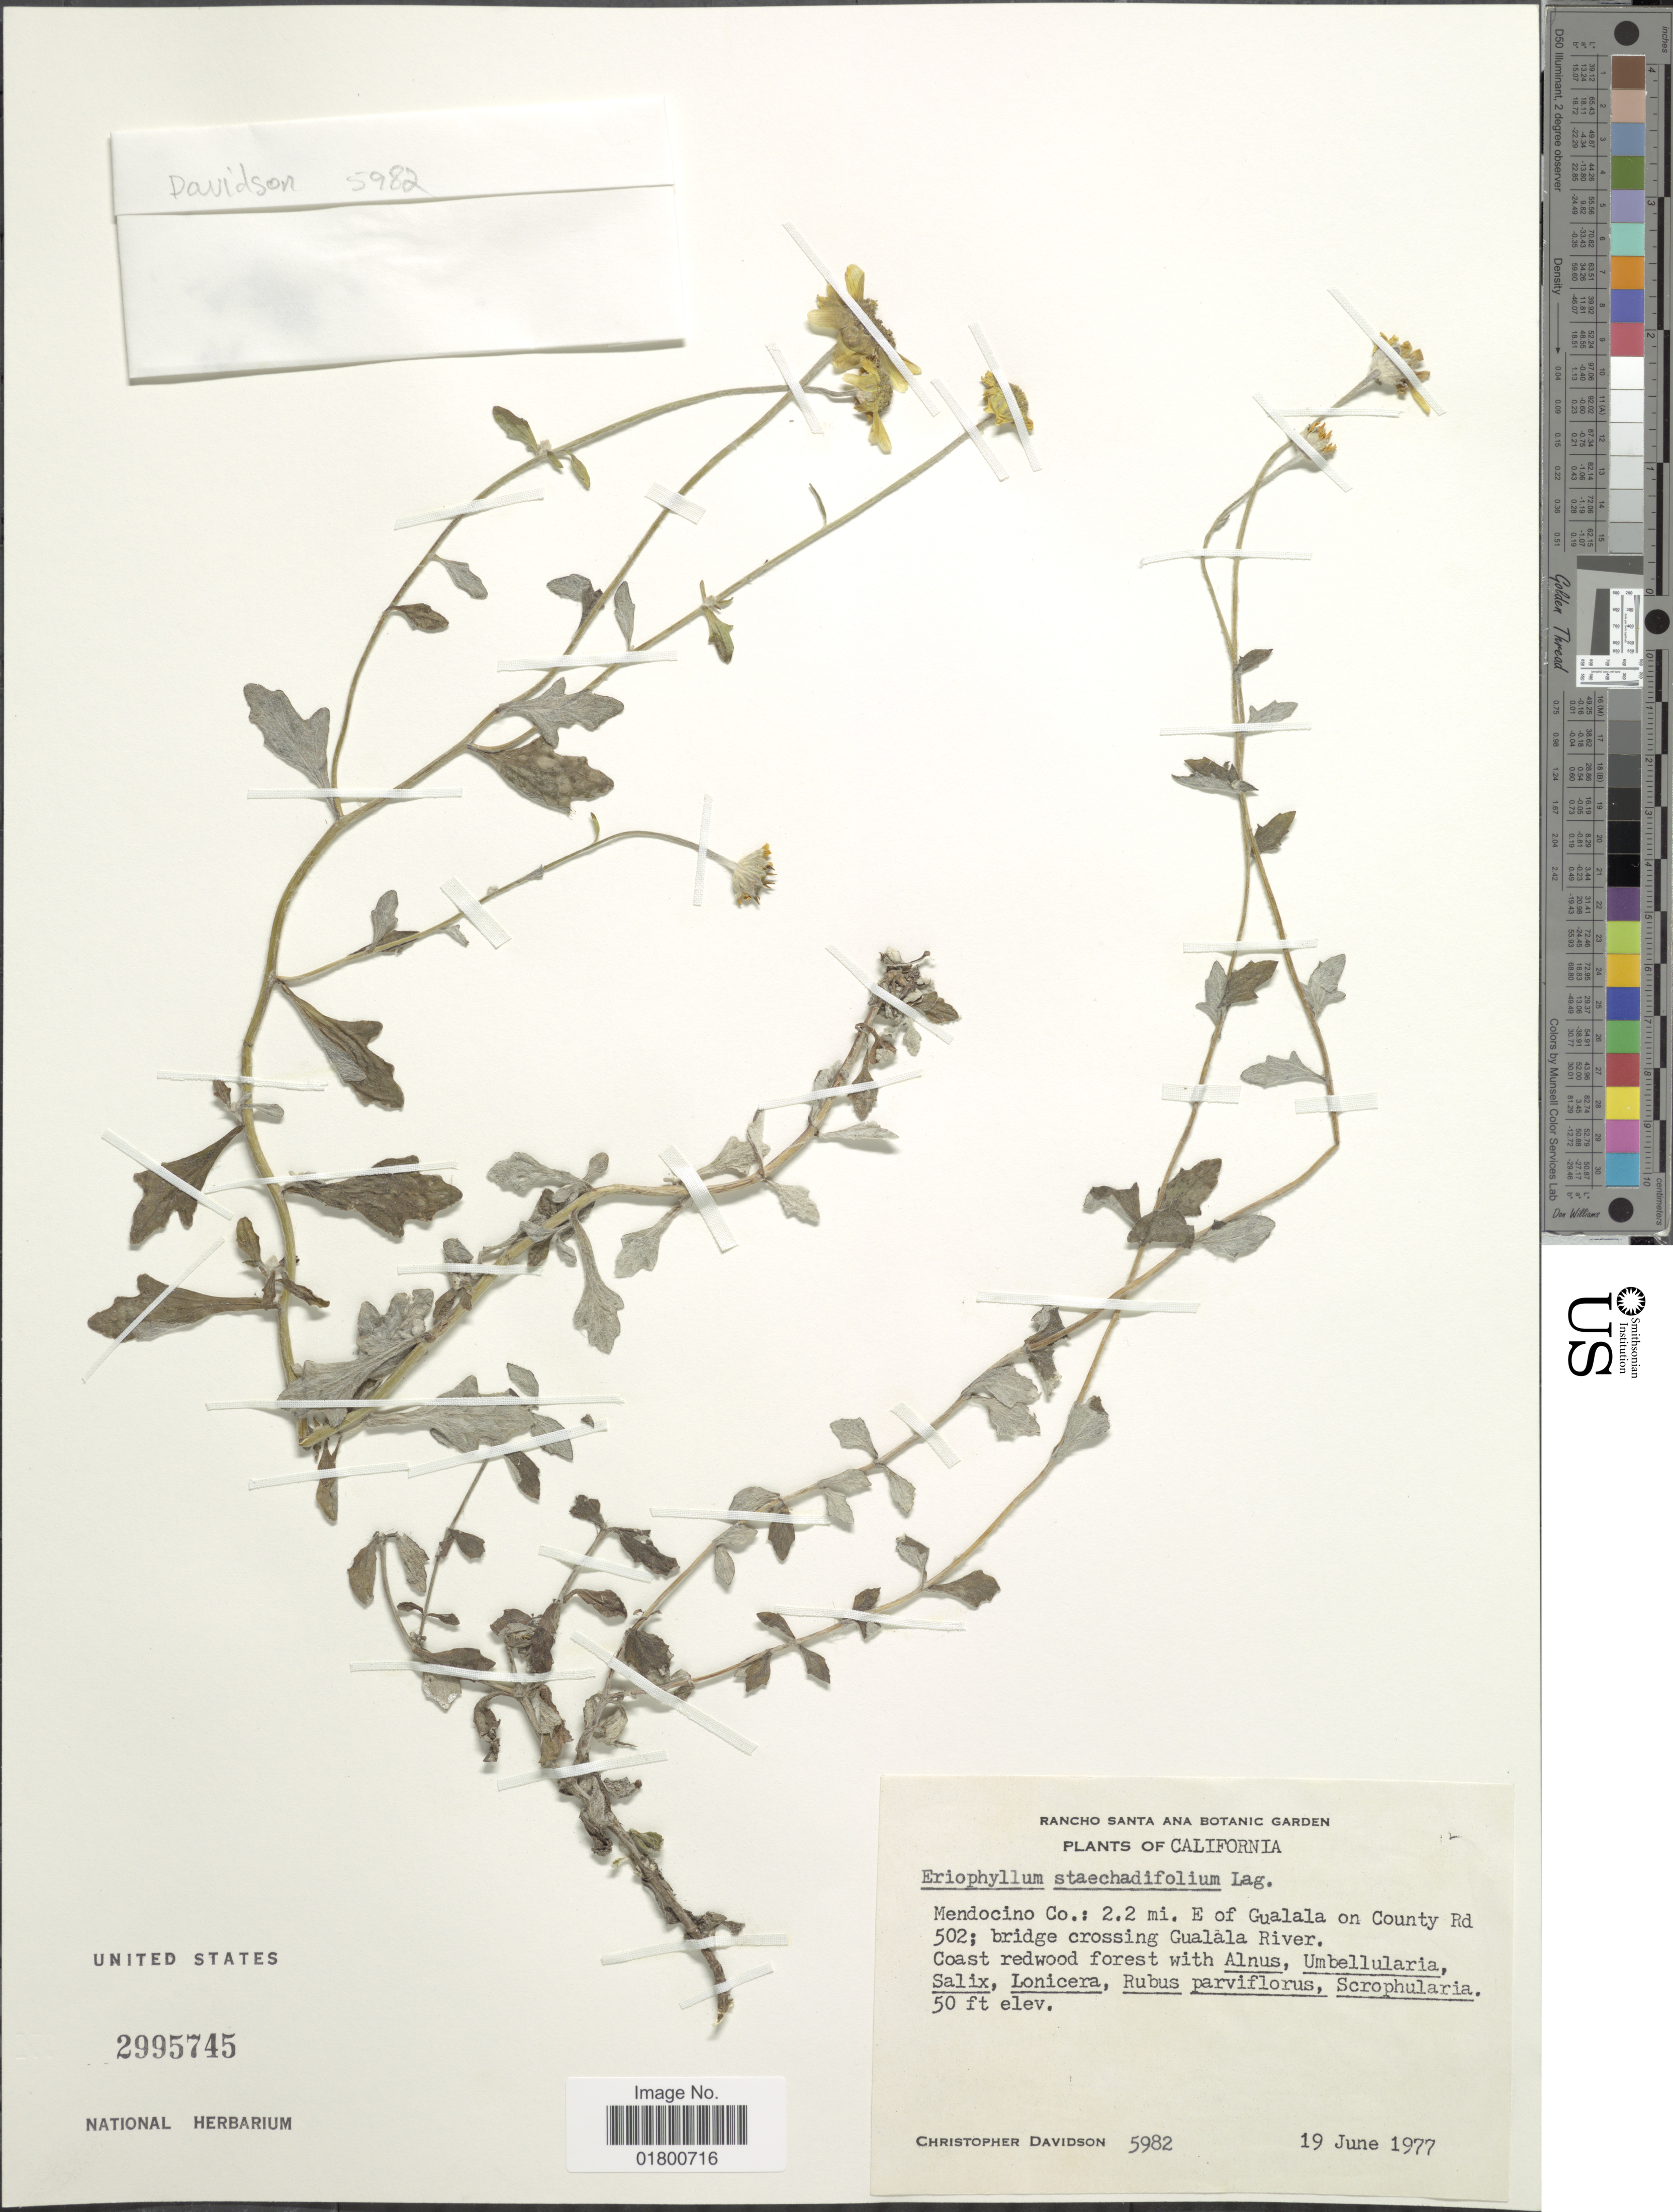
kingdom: Plantae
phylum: Tracheophyta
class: Magnoliopsida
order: Asterales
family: Asteraceae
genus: Eriophyllum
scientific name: Eriophyllum sp.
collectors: C. Davidson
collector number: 5982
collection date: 1977-06-19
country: United States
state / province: California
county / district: Mendocino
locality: Mendocino Co.: 2.2 mi. E of Gualala on County Rd 502, bridge crossing Gualala River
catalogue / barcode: US 2995745